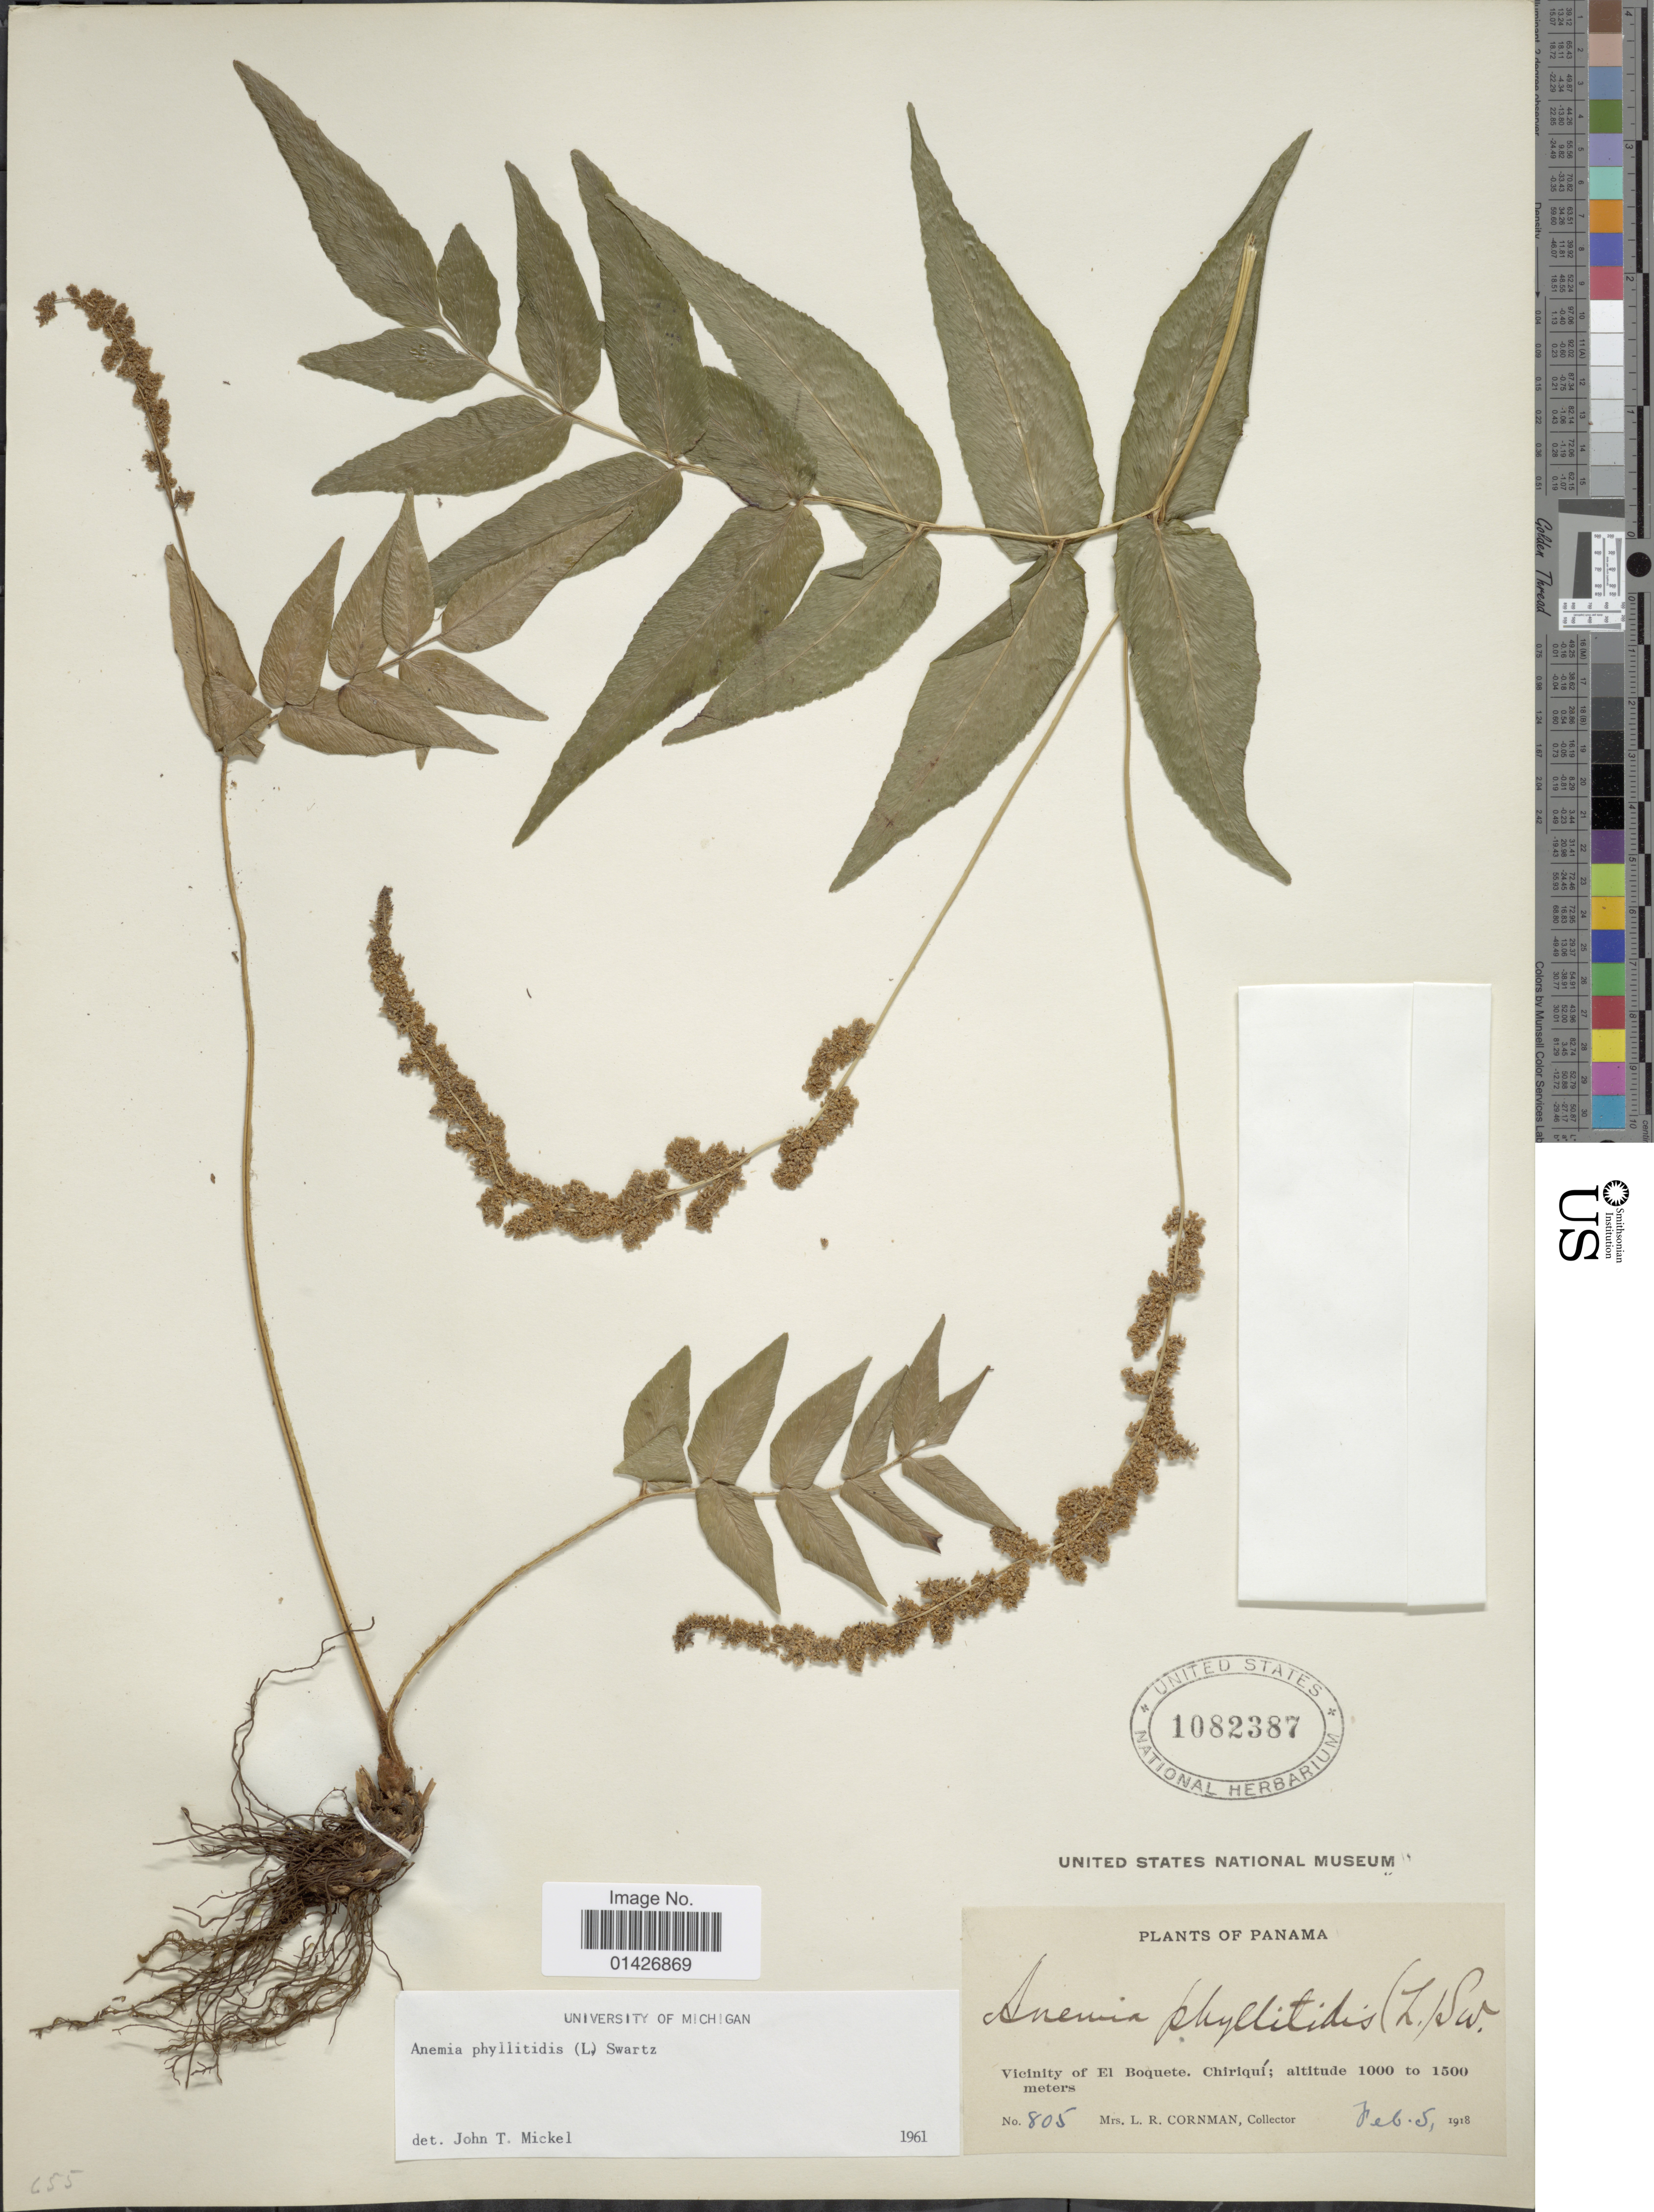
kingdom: Plantae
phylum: Tracheophyta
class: Polypodiopsida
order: Schizaeales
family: Anemiaceae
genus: Anemia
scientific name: Anemia phyllitidis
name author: (L.) Sw.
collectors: L. Cornman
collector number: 805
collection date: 1918-02-05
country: Panama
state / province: Chiriqui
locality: Vicinity of EL Boquete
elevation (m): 1000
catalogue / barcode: US 1082387